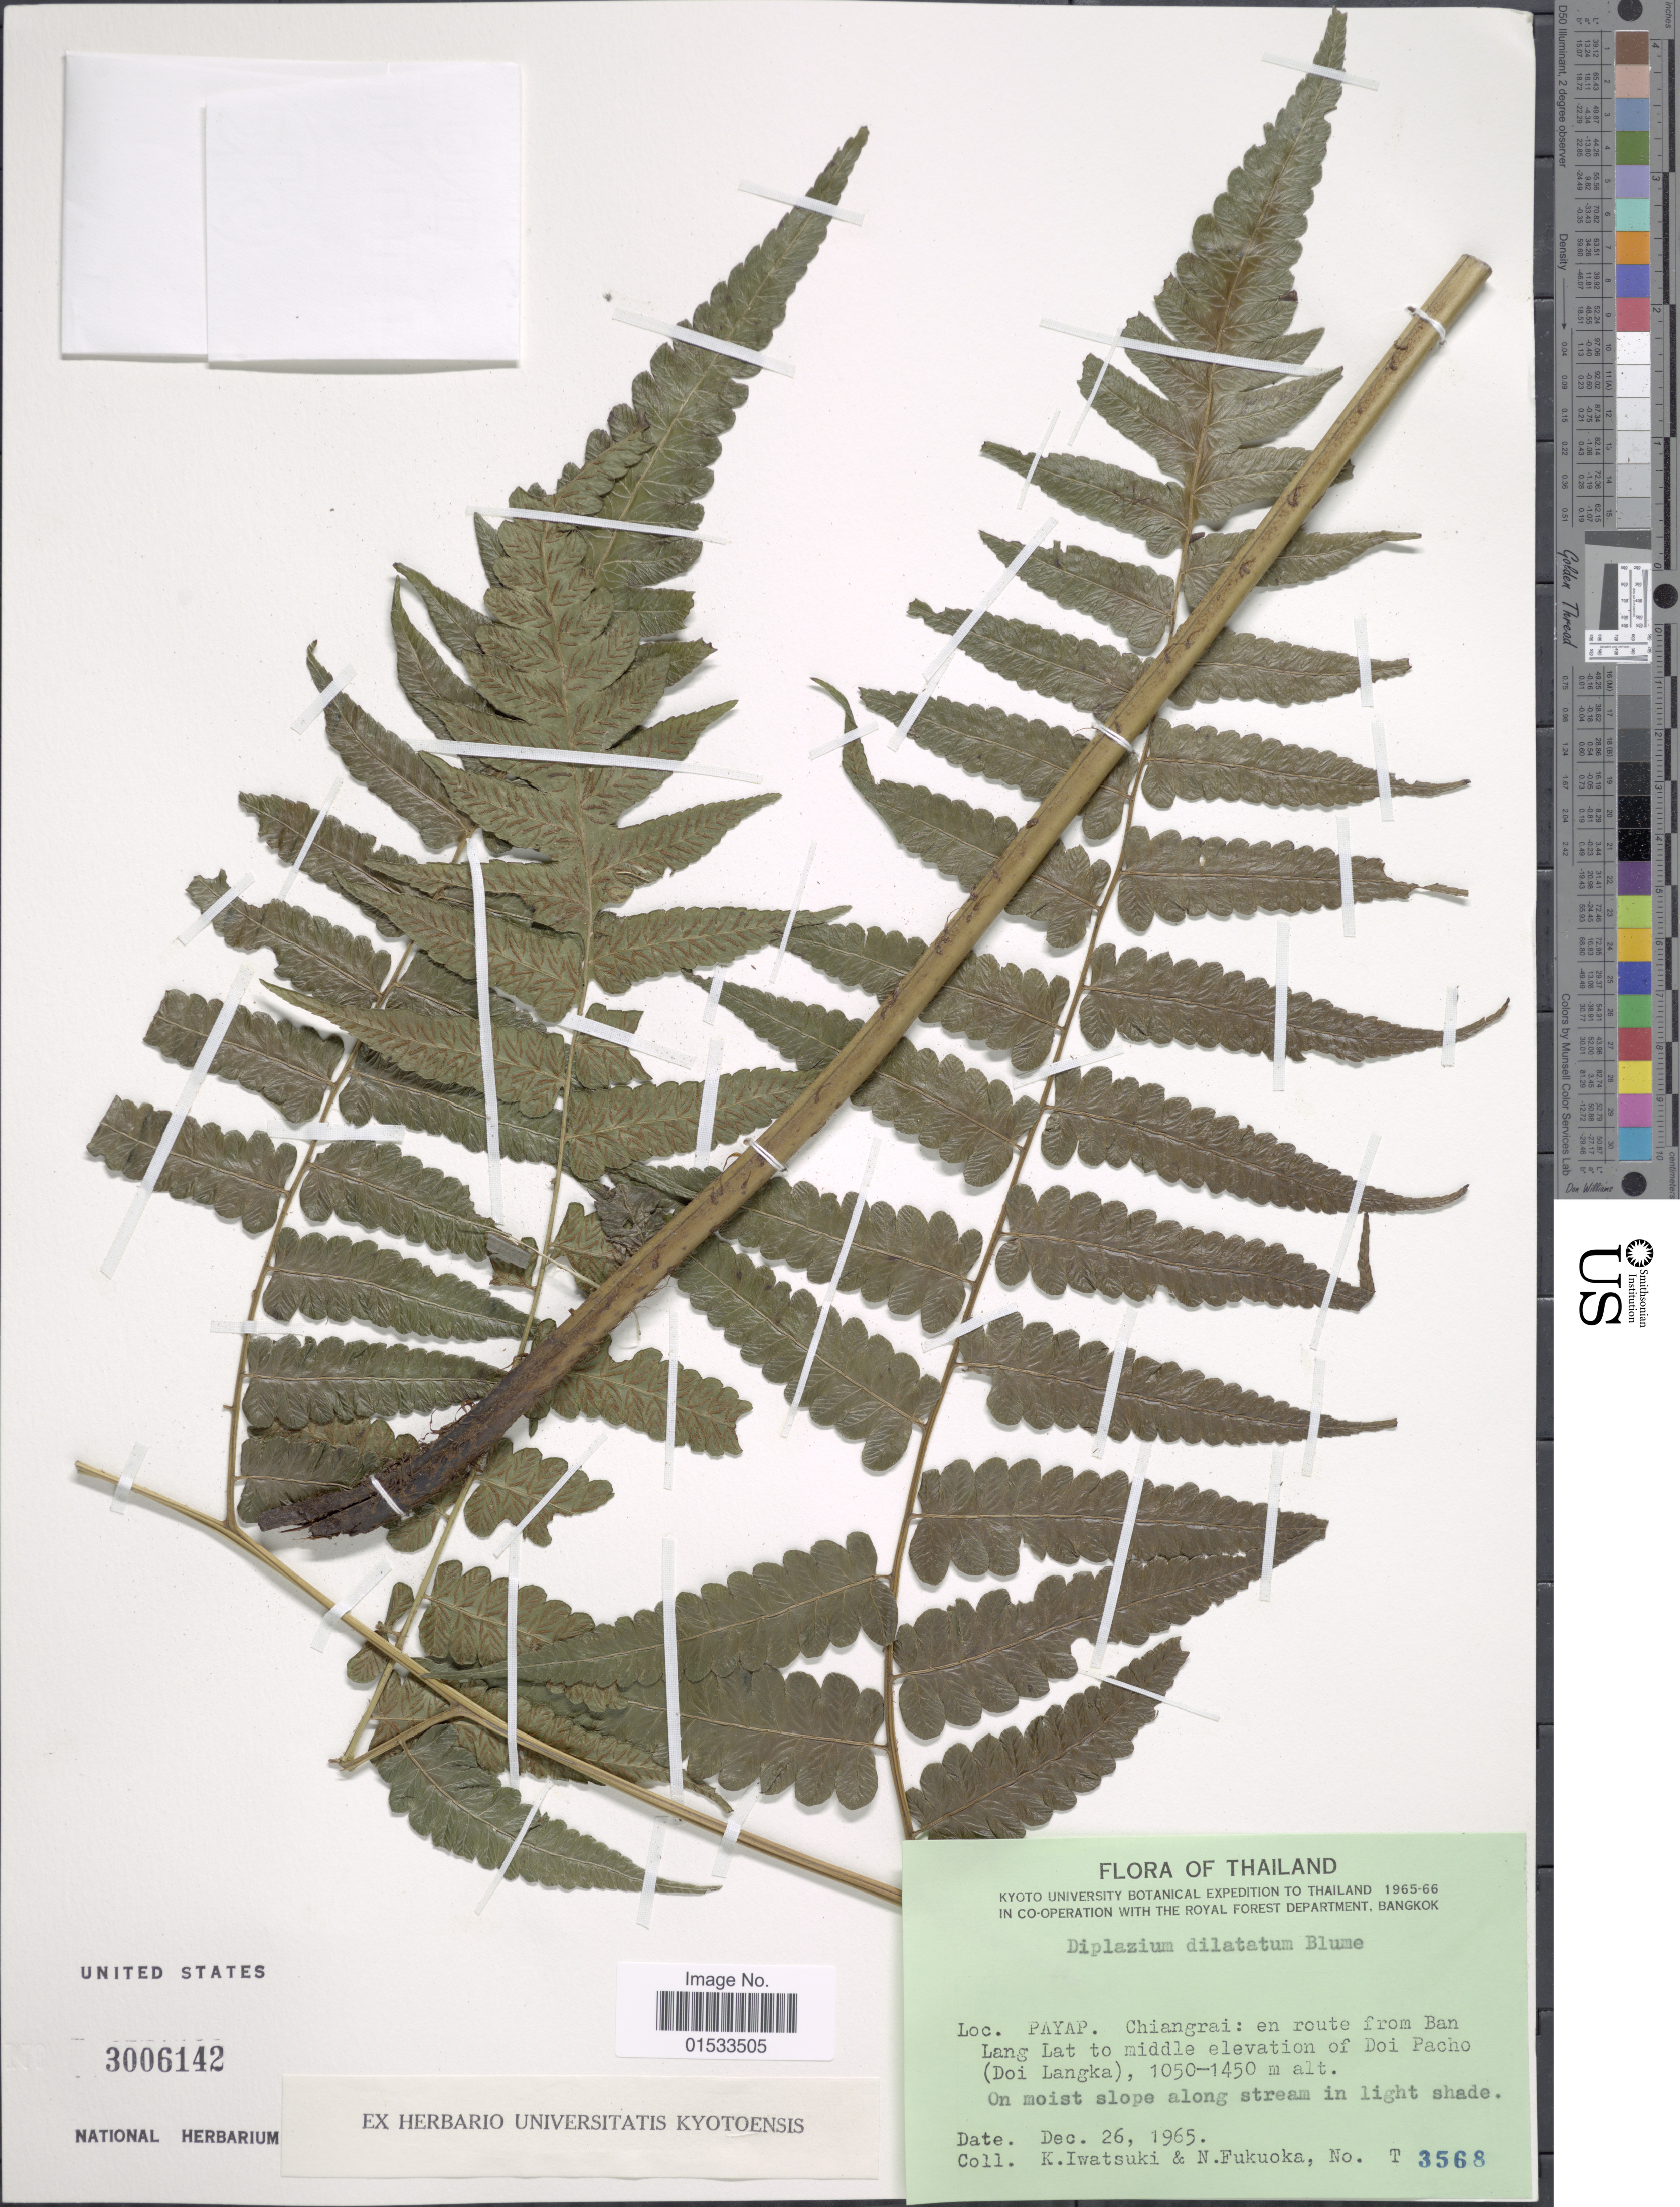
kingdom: Plantae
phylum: Tracheophyta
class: Polypodiopsida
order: Polypodiales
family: Athyriaceae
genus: Diplazium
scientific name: Diplazium dilatatum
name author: Blume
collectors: K. Iwatsuki & N. Fukuoka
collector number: T 3568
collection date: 1965-12-26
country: Thailand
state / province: Chiang Mai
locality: Payap, en route from Ban Lang Lat to middle elevation of Doi Pacho (Doi Langka)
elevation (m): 1050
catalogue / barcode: US 3006142